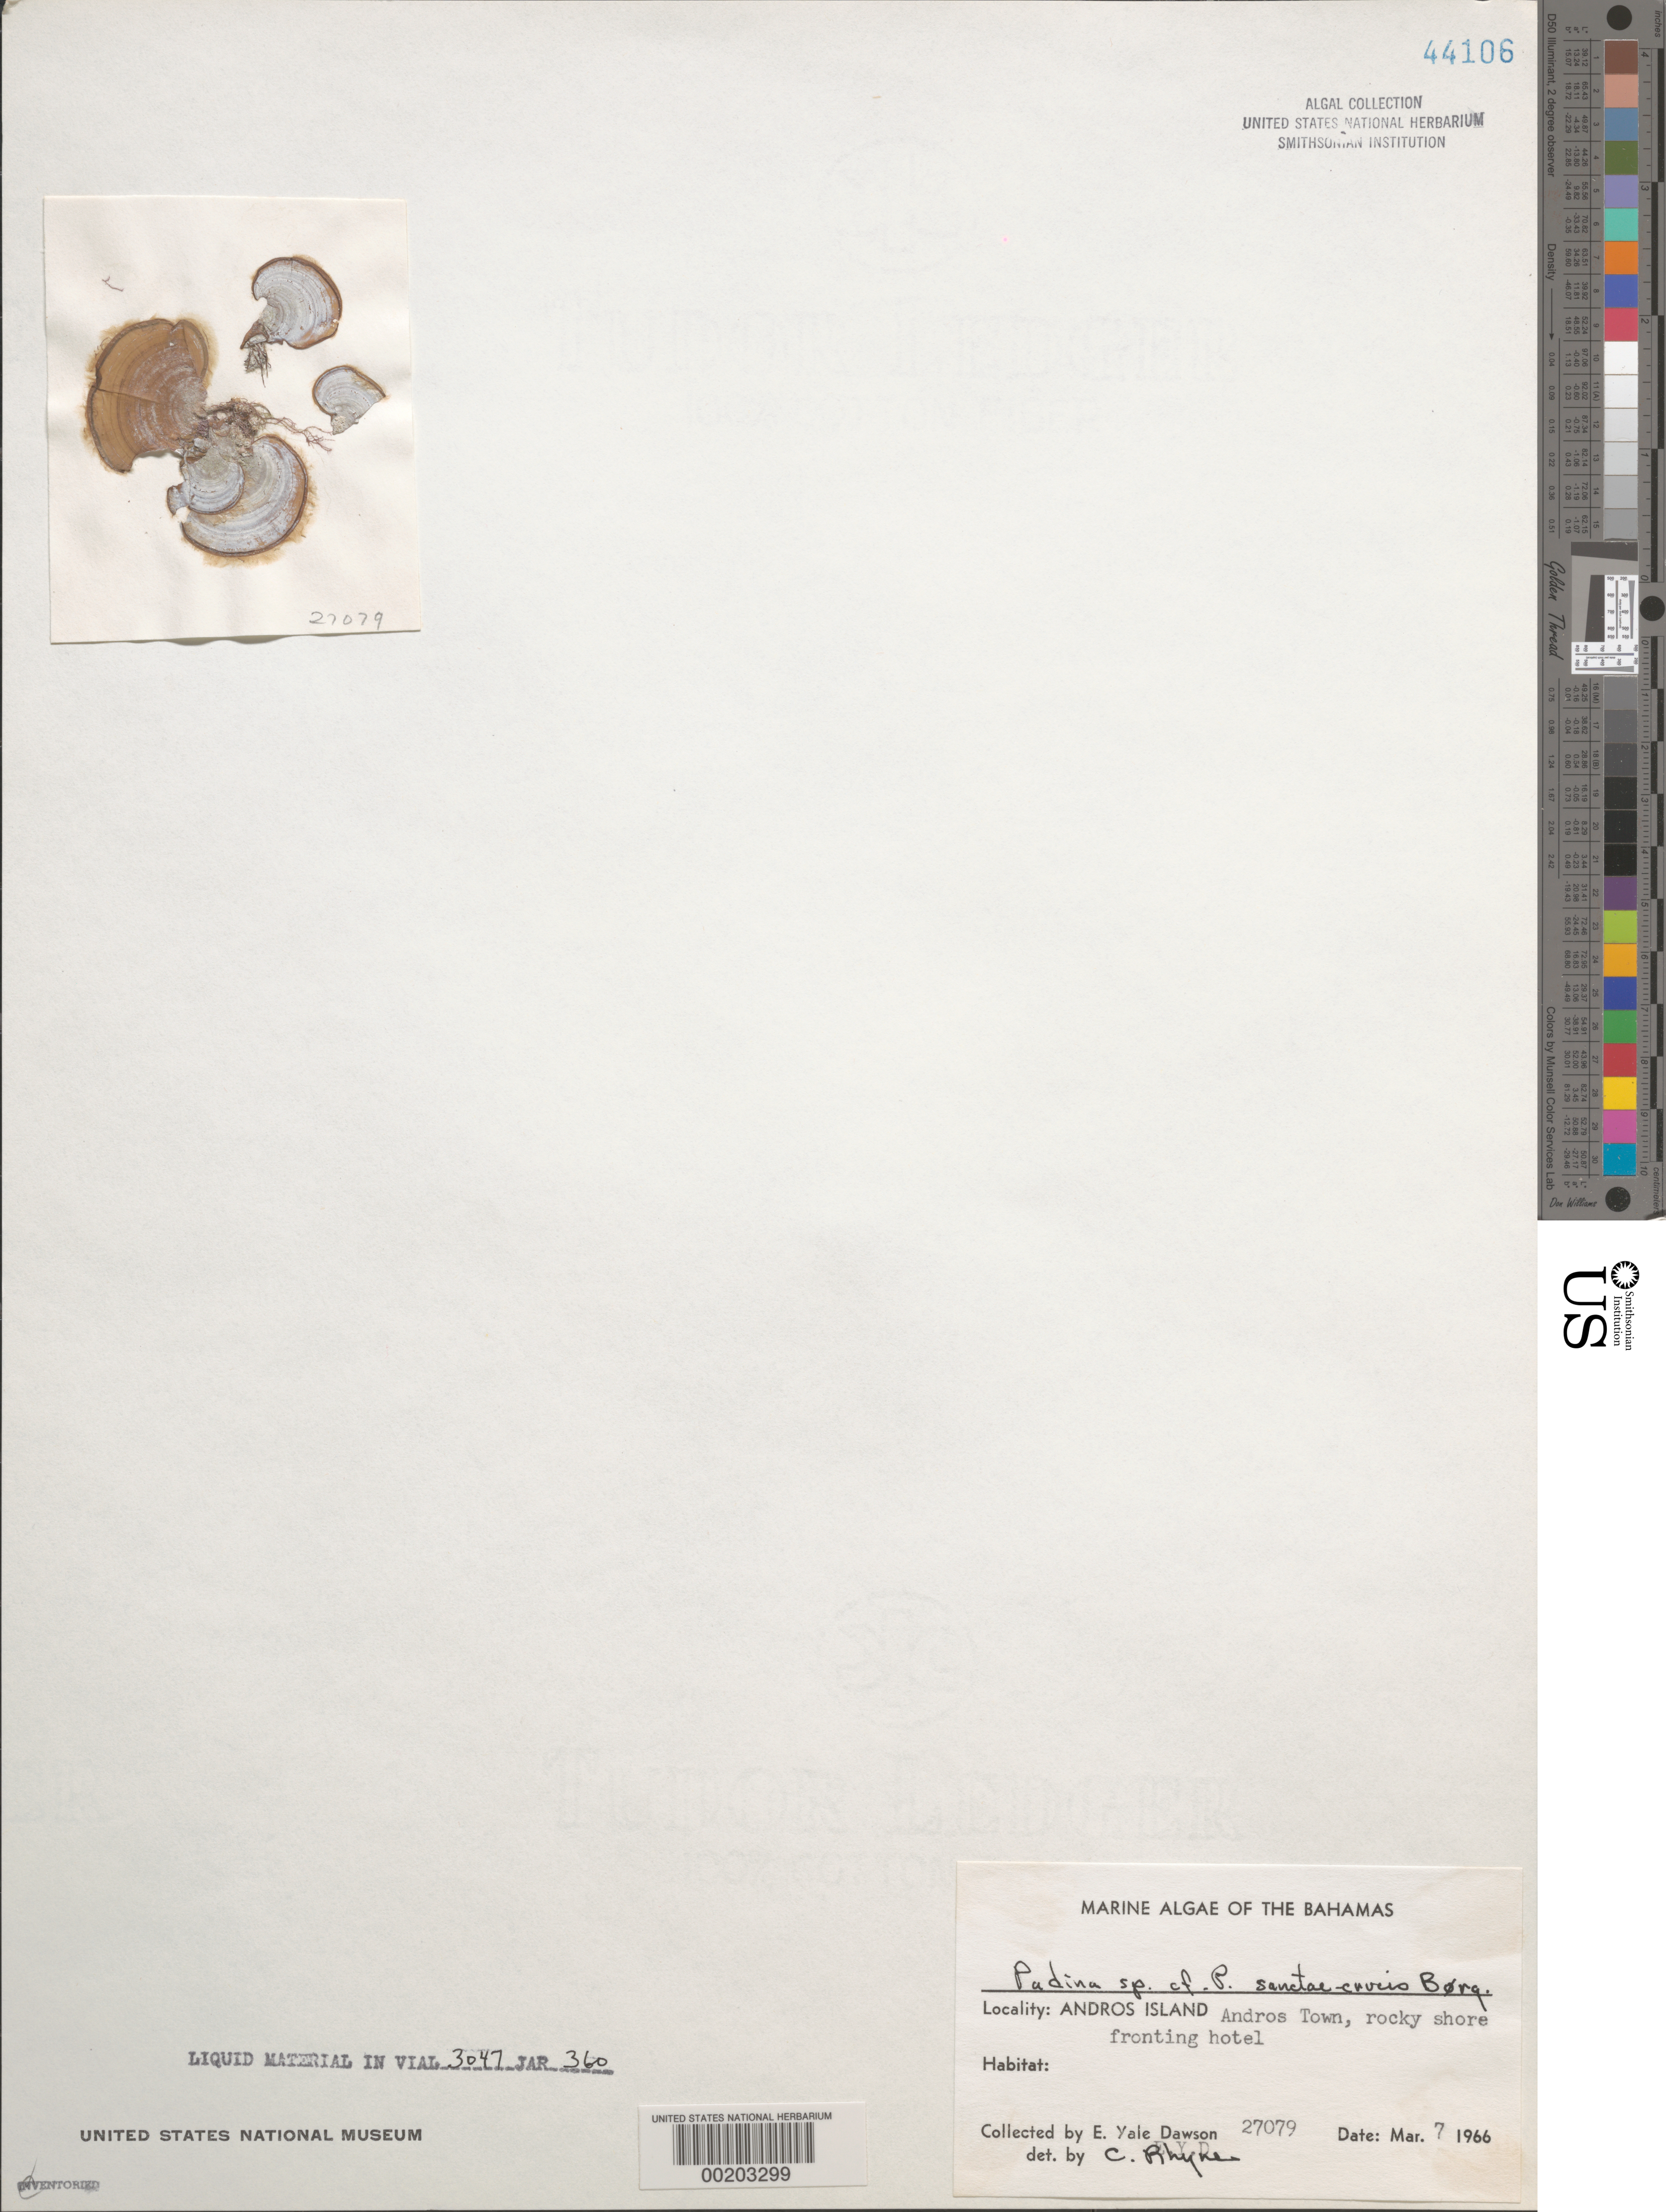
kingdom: Chromista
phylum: Ochrophyta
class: Phaeophyceae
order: Dictyotales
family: Dictyotaceae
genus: Padina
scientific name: Padina sanctae-crucis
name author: Børgesen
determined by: Rhyne, C. F.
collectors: E. Y. Dawson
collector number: EYD 27079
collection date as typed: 07 Mar 1966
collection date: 1966-03-07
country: Bahamas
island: Andros Island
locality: Andros Town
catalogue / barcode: US 44106